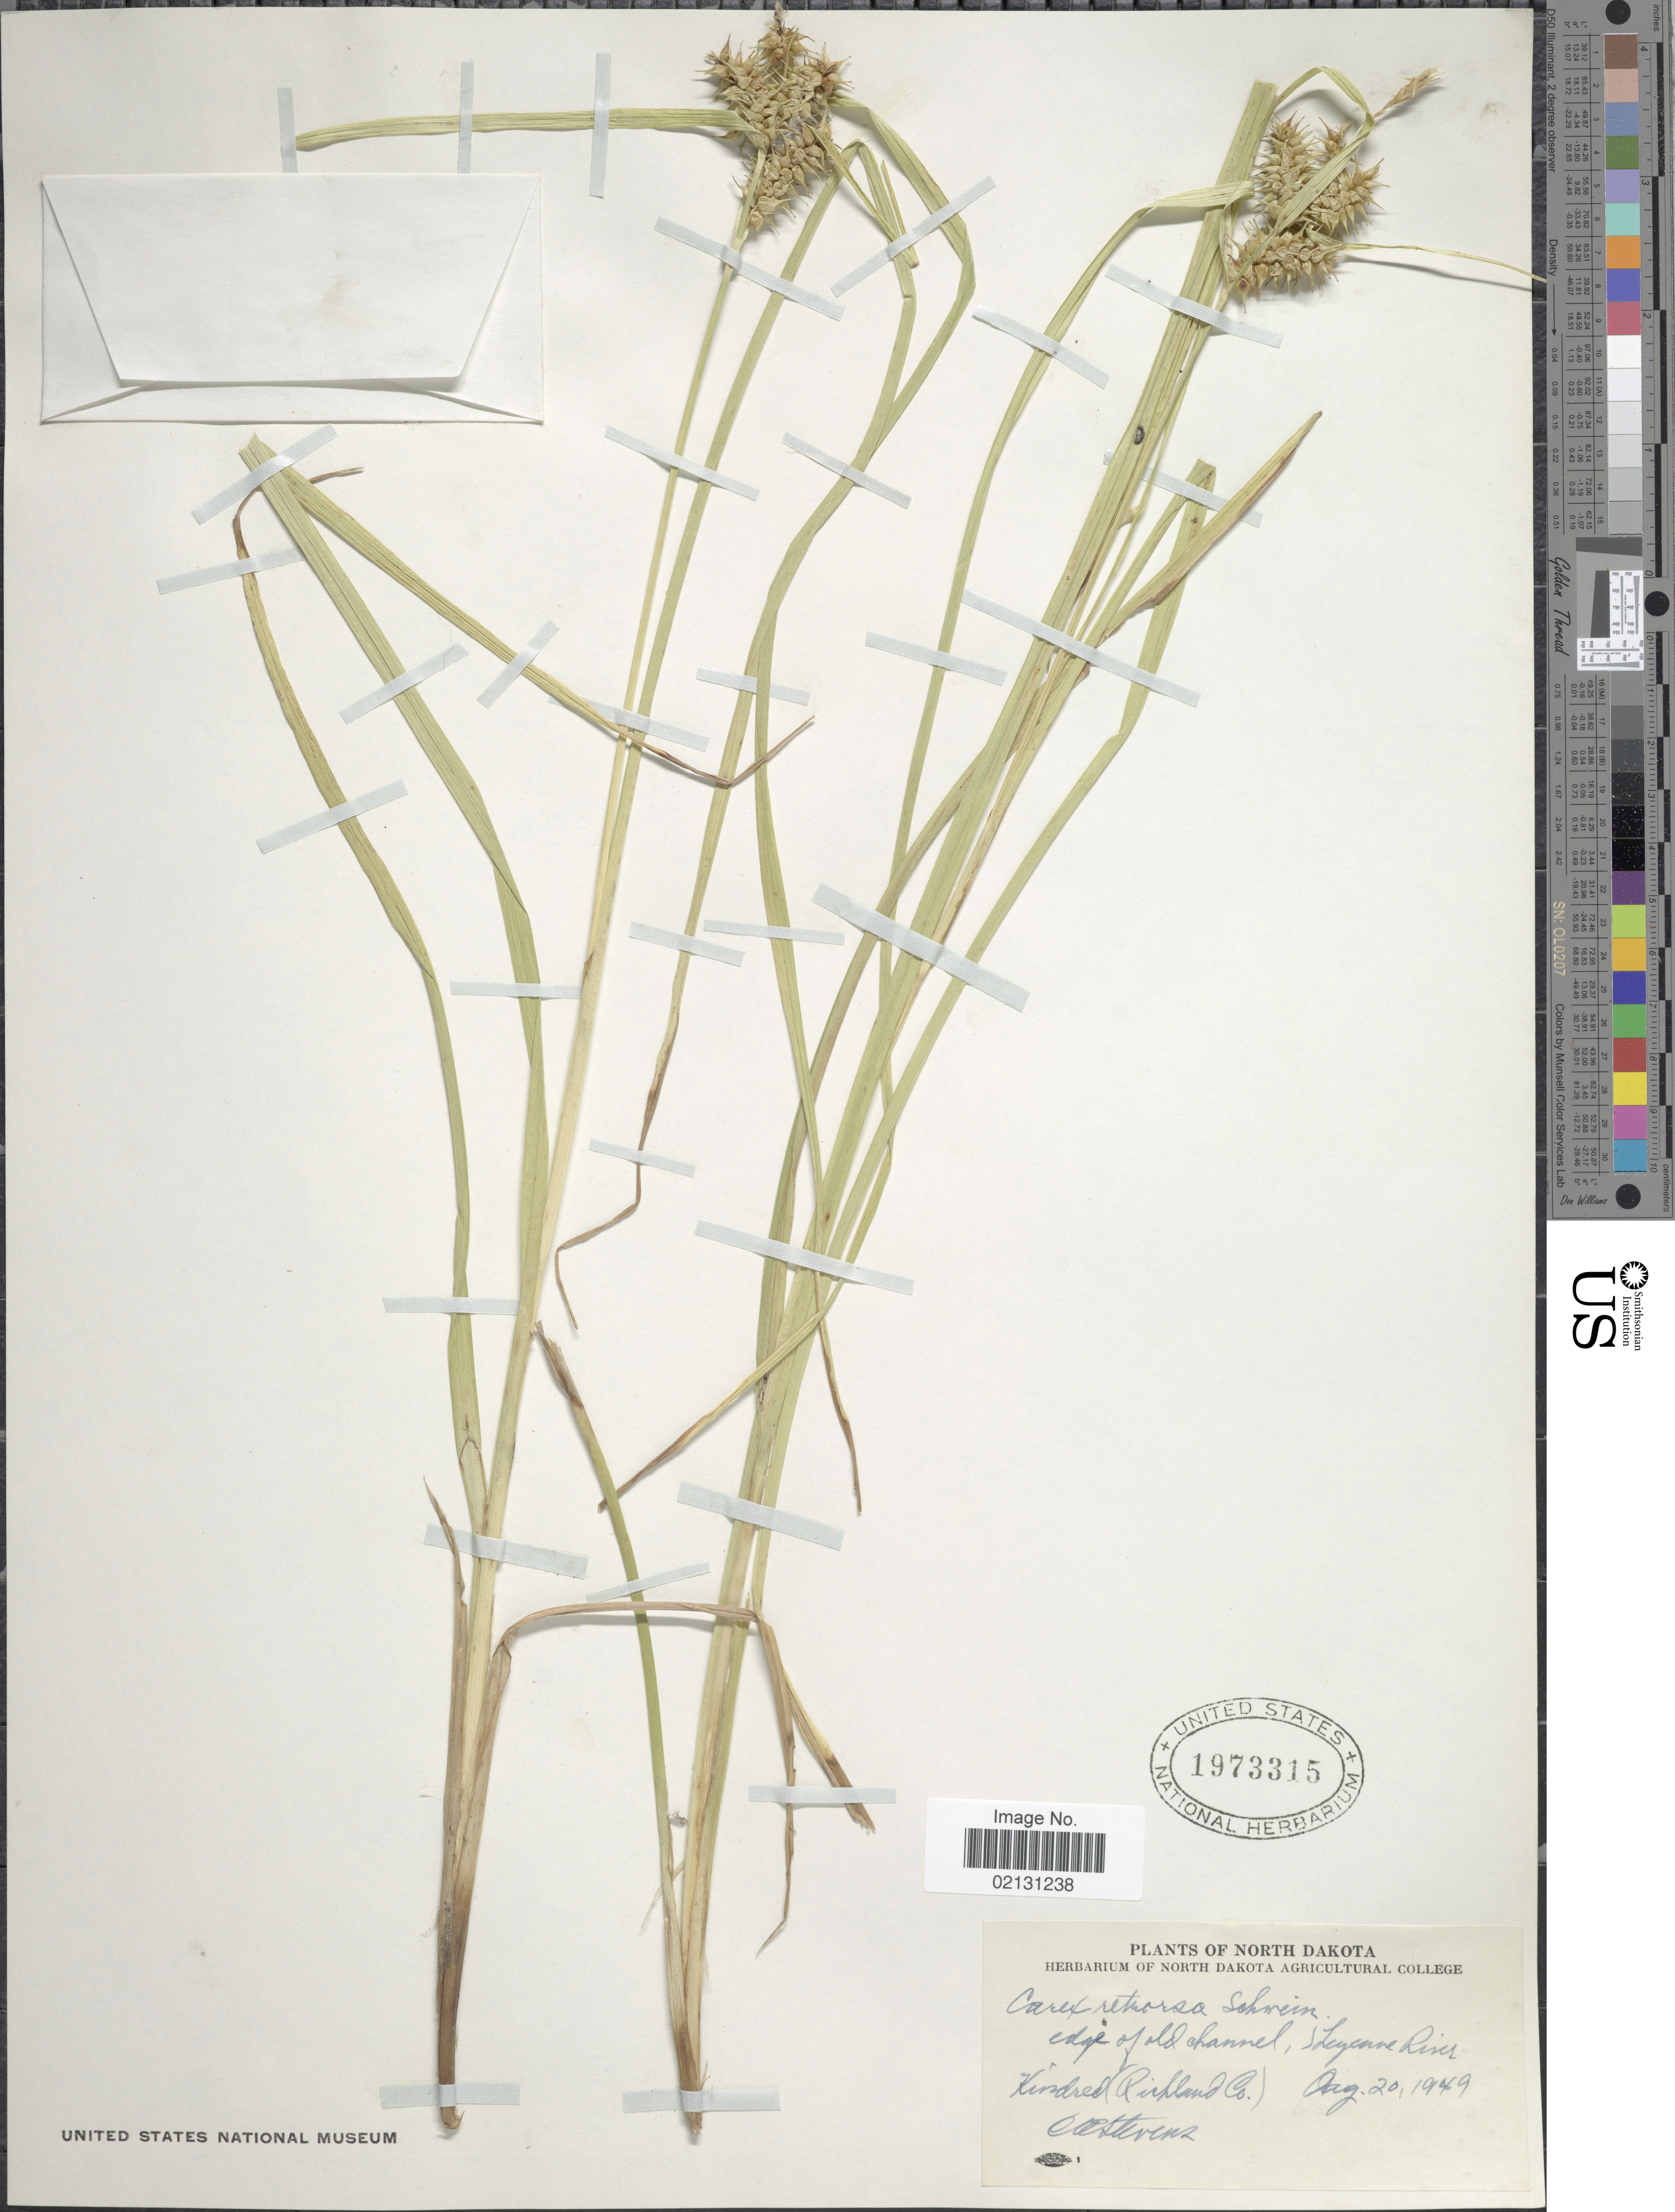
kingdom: Plantae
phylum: Tracheophyta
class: Liliopsida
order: Poales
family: Cyperaceae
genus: Carex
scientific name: Carex retrorsa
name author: Schwein.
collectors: O. A. Stevens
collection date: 1949-08-20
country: United States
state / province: North Dakota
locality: Edge of old channel, Leyenne River, Kindred (Richland Co)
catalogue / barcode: US 1973315